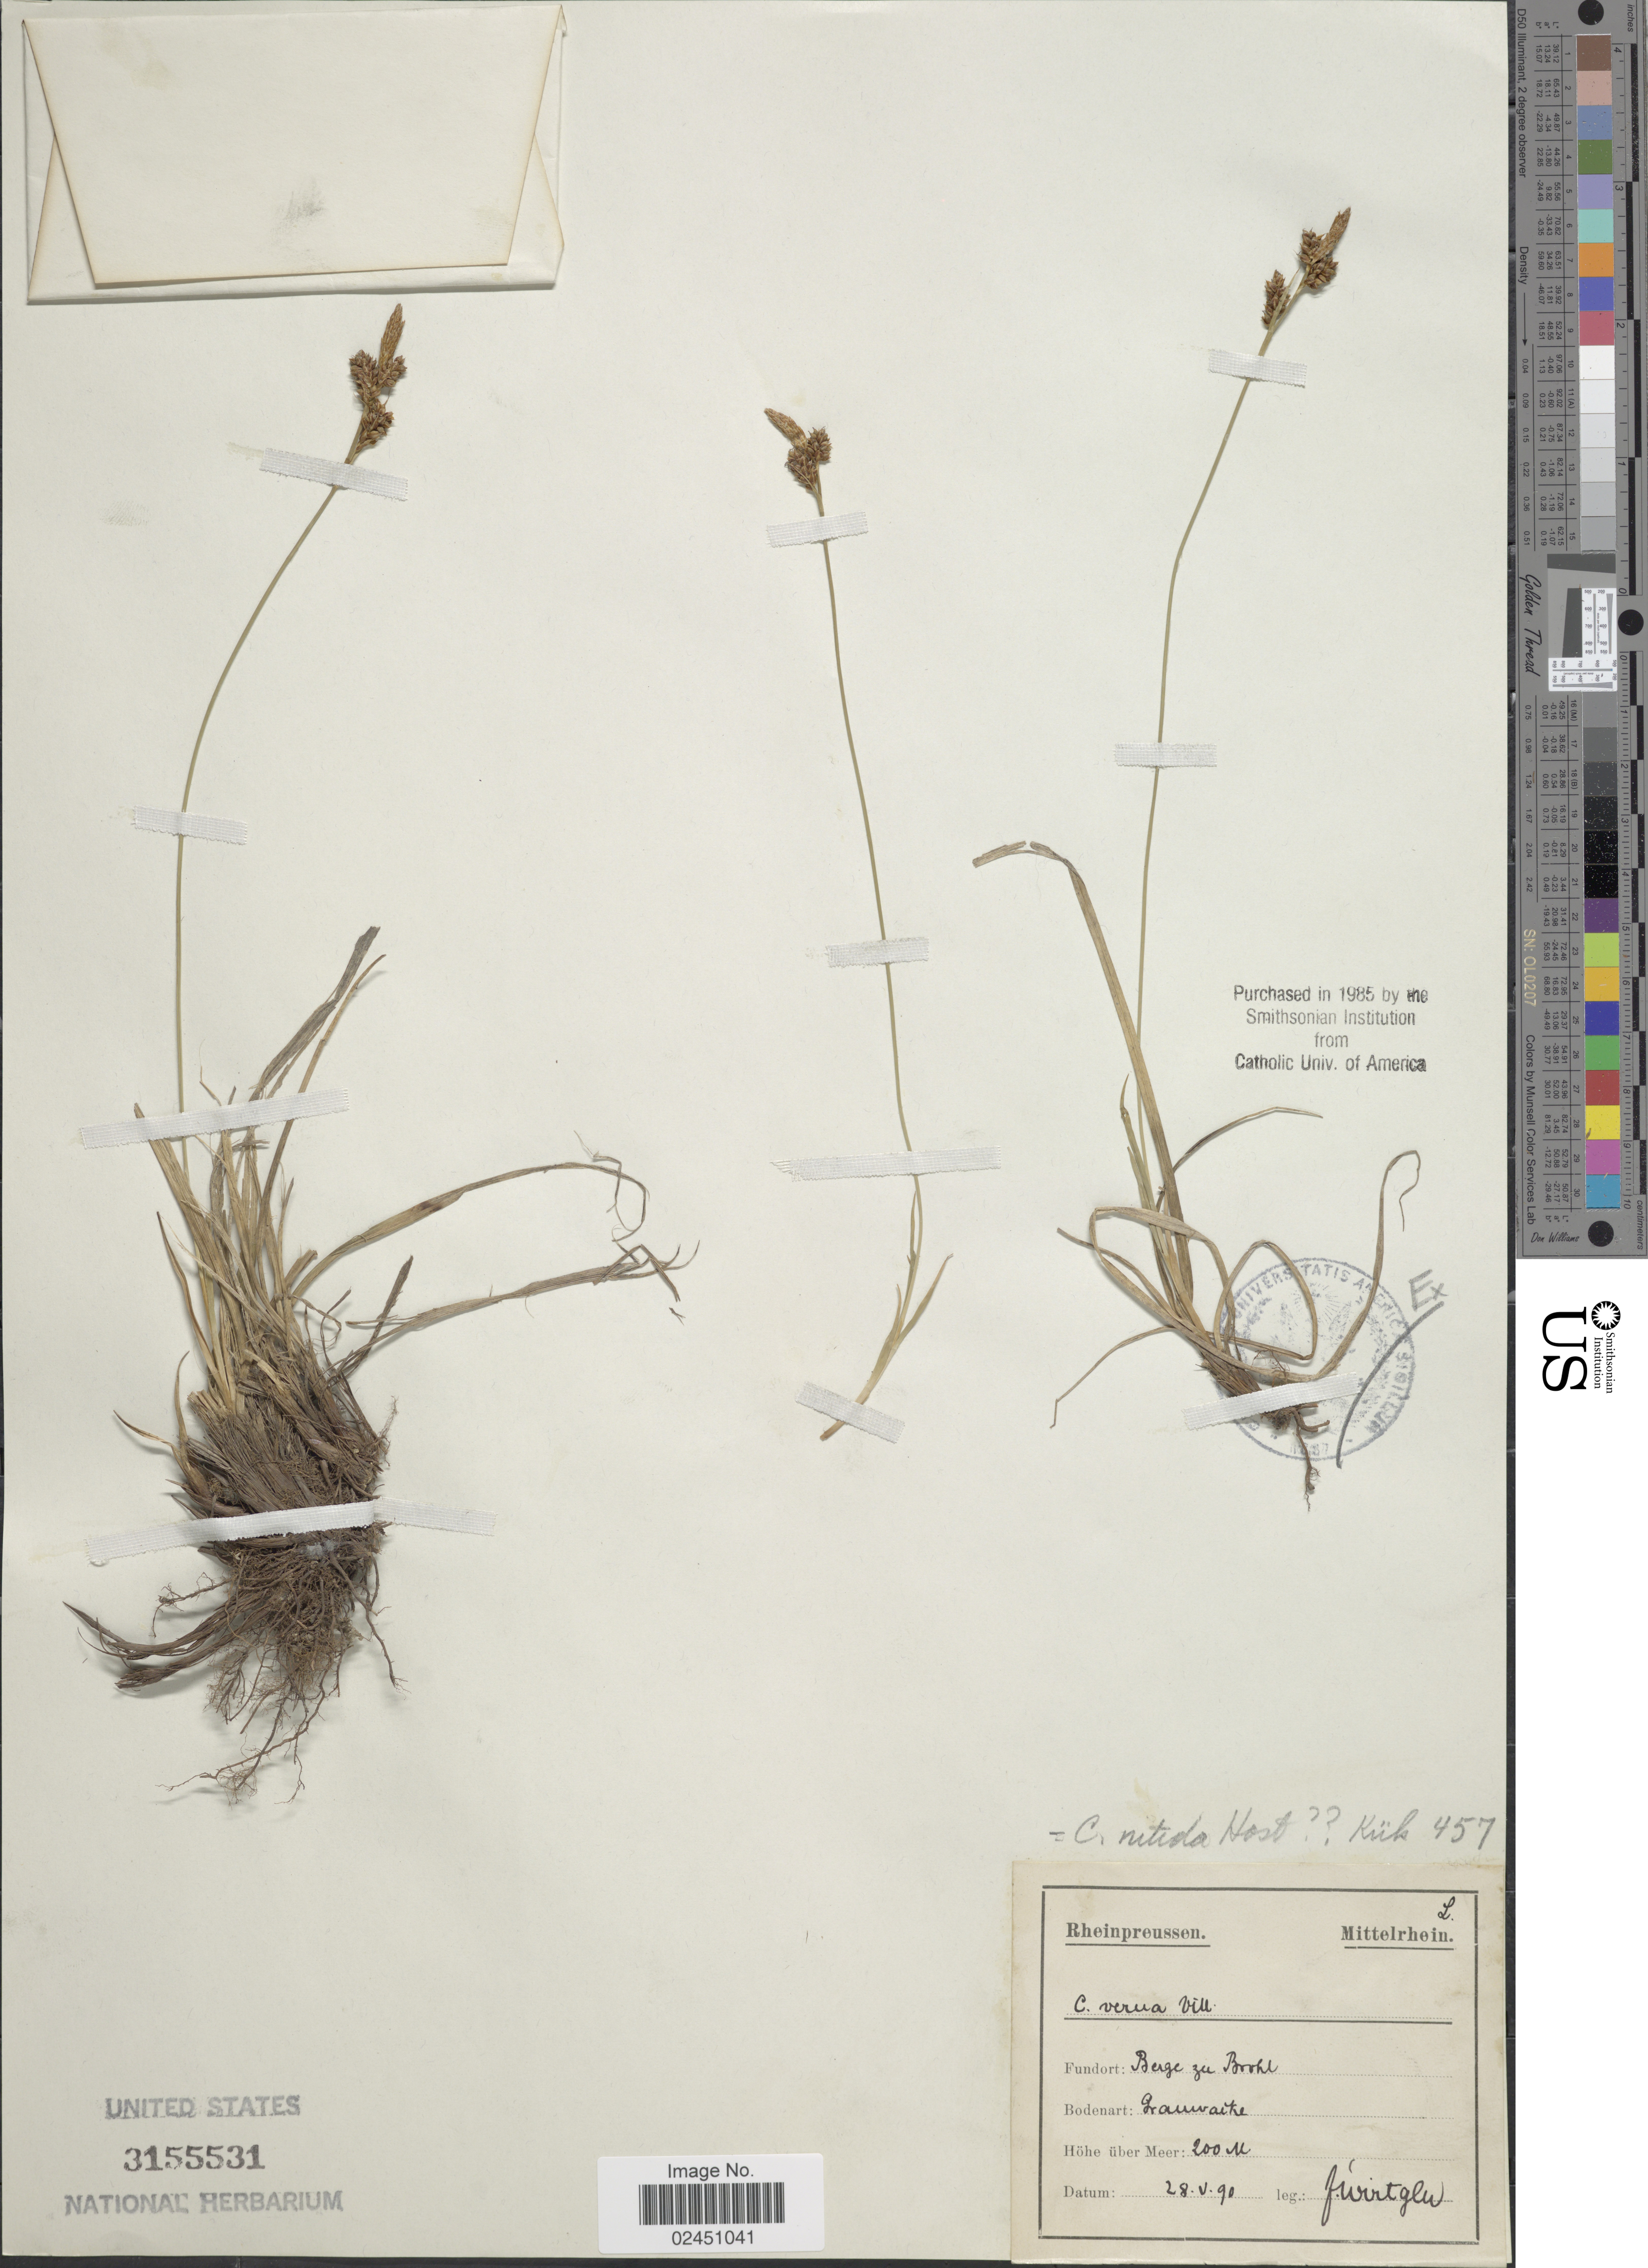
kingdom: Plantae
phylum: Tracheophyta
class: Liliopsida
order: Poales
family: Cyperaceae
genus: Carex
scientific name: Carex liparocarpos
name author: Gaudin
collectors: F. Wirtgen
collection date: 1890-05-28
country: Germany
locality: Rheinpreussen. Mittelrhein. Berge zu Brohl.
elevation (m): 200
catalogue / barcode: US 3155531